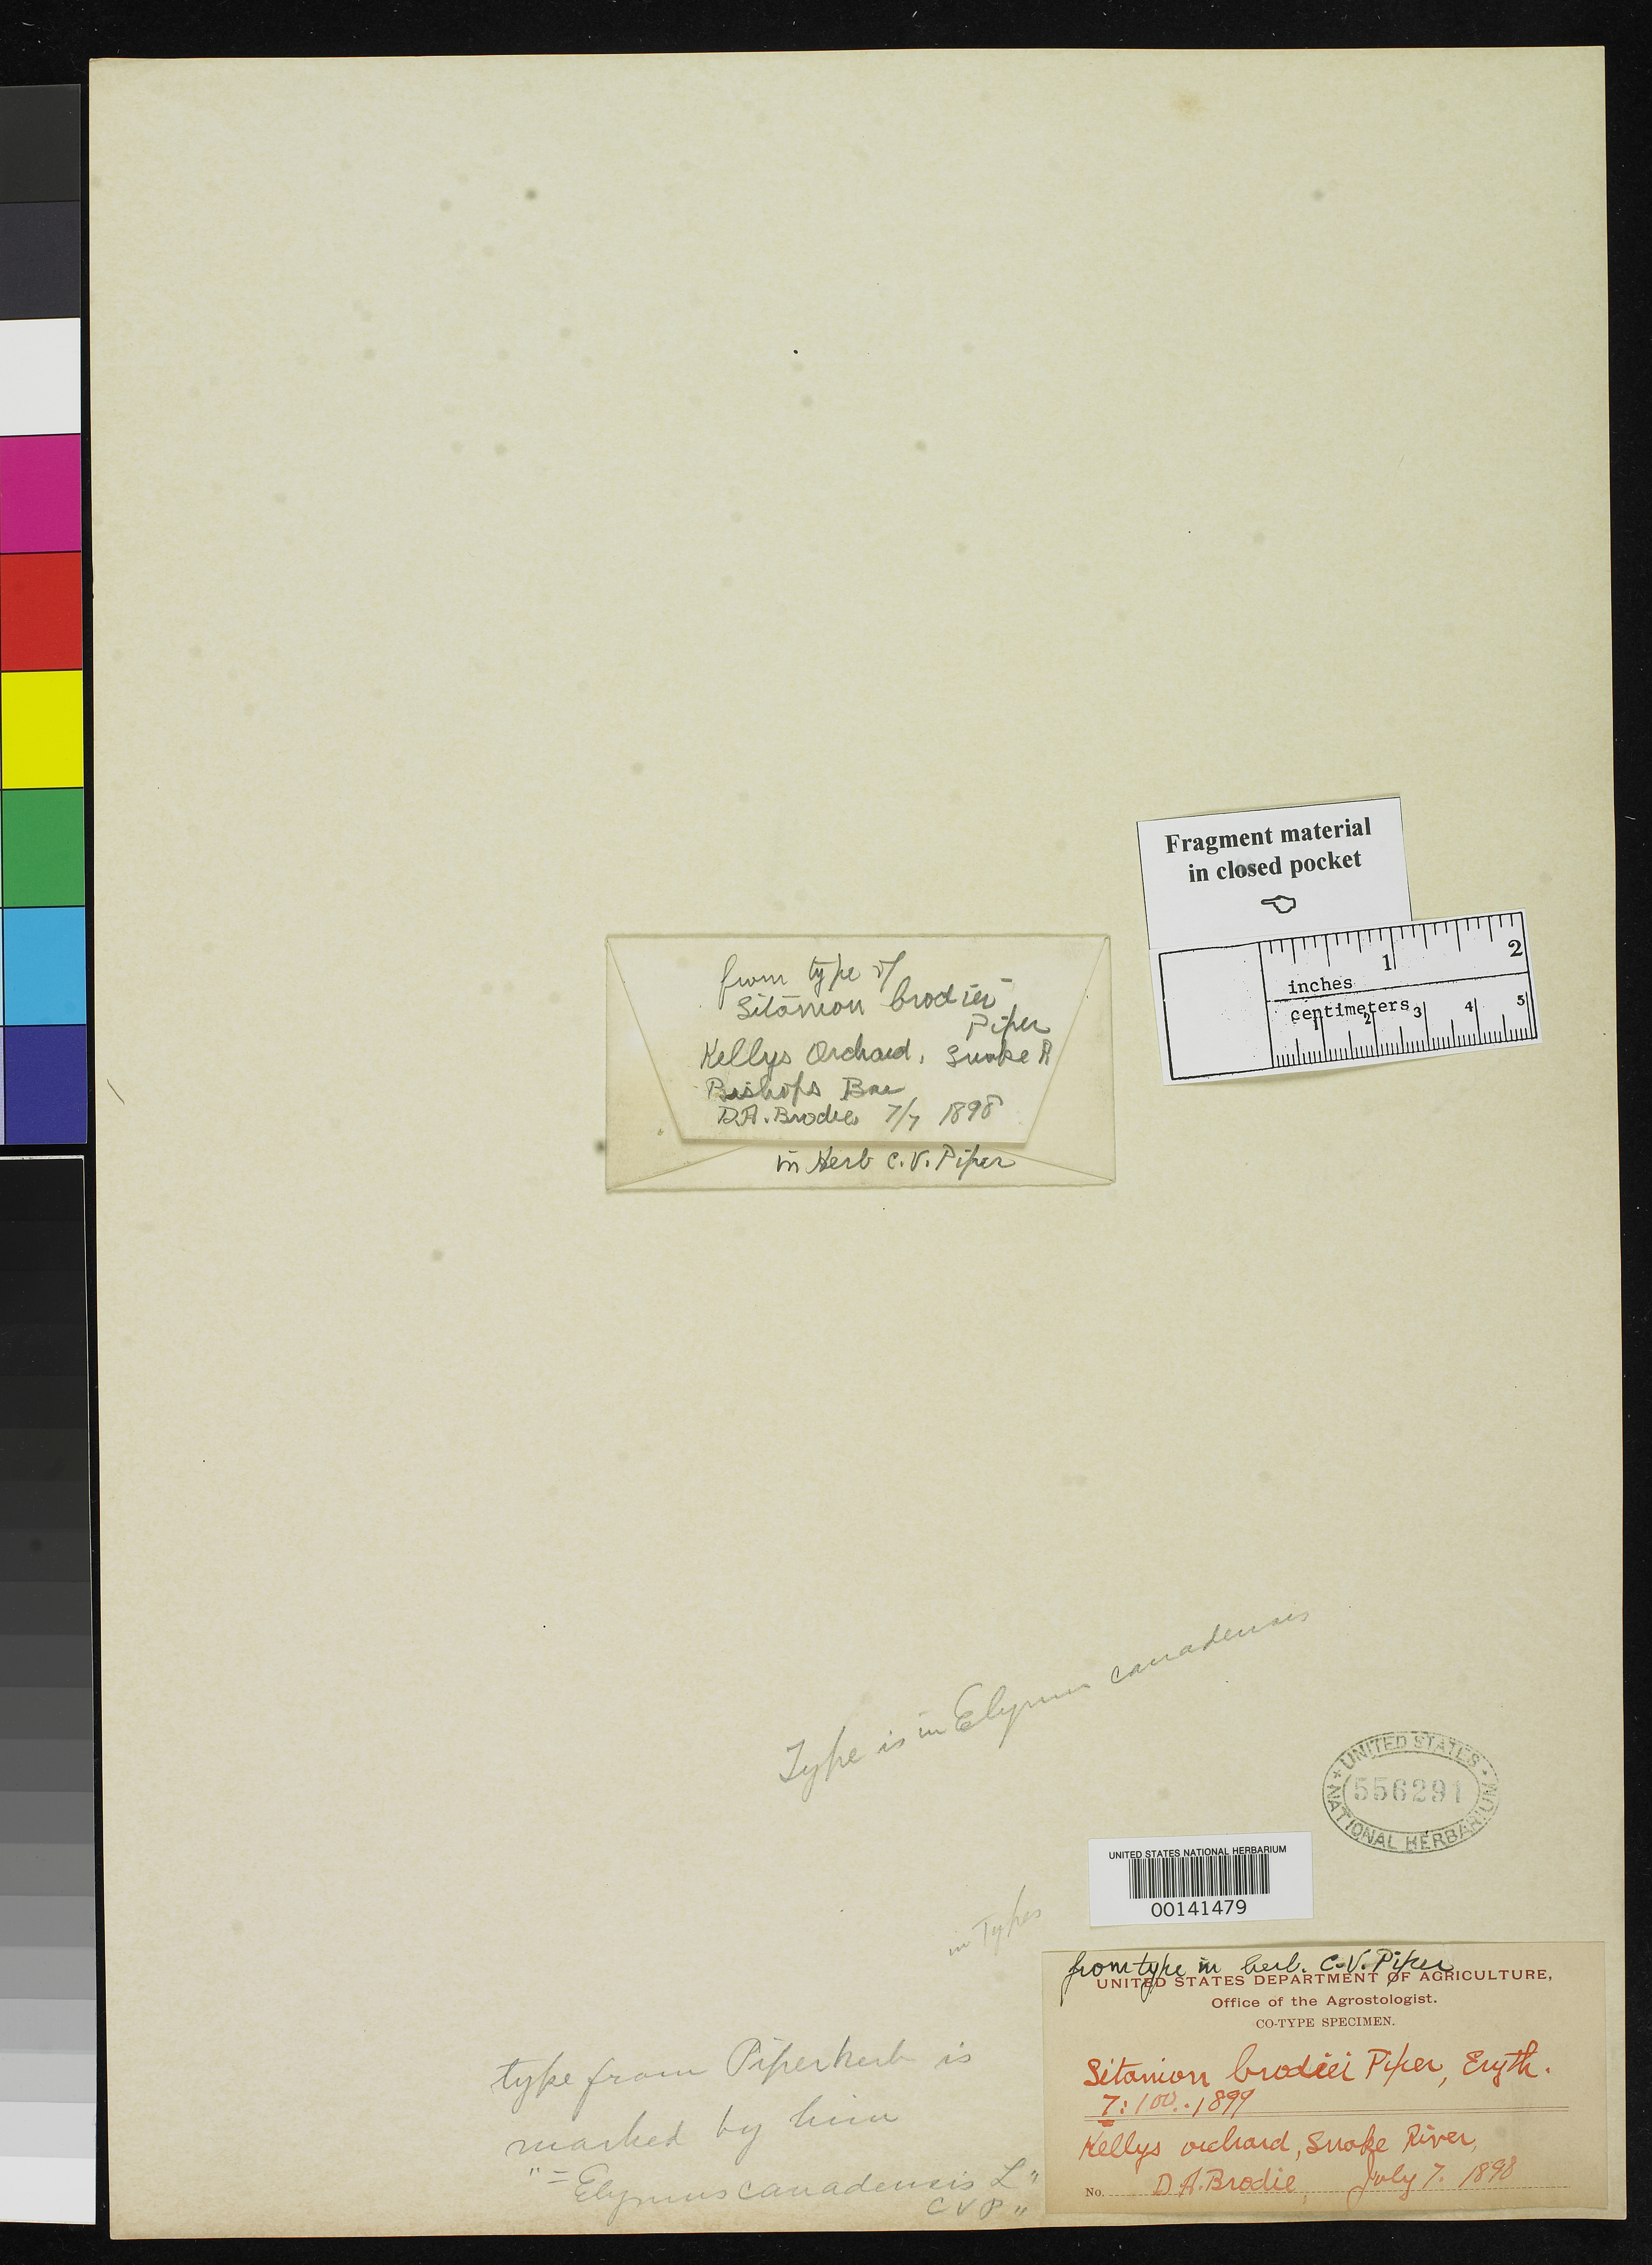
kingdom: Plantae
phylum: Tracheophyta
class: Liliopsida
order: Poales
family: Poaceae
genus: Sitanion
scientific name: Sitanion brodiei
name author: Piper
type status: Type Fragment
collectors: D. Brodie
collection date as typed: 07 Jul 1895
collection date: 1895-07-07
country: United States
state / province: Washington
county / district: Whitman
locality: Snake River, Bishop's Bar.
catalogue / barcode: US 556291